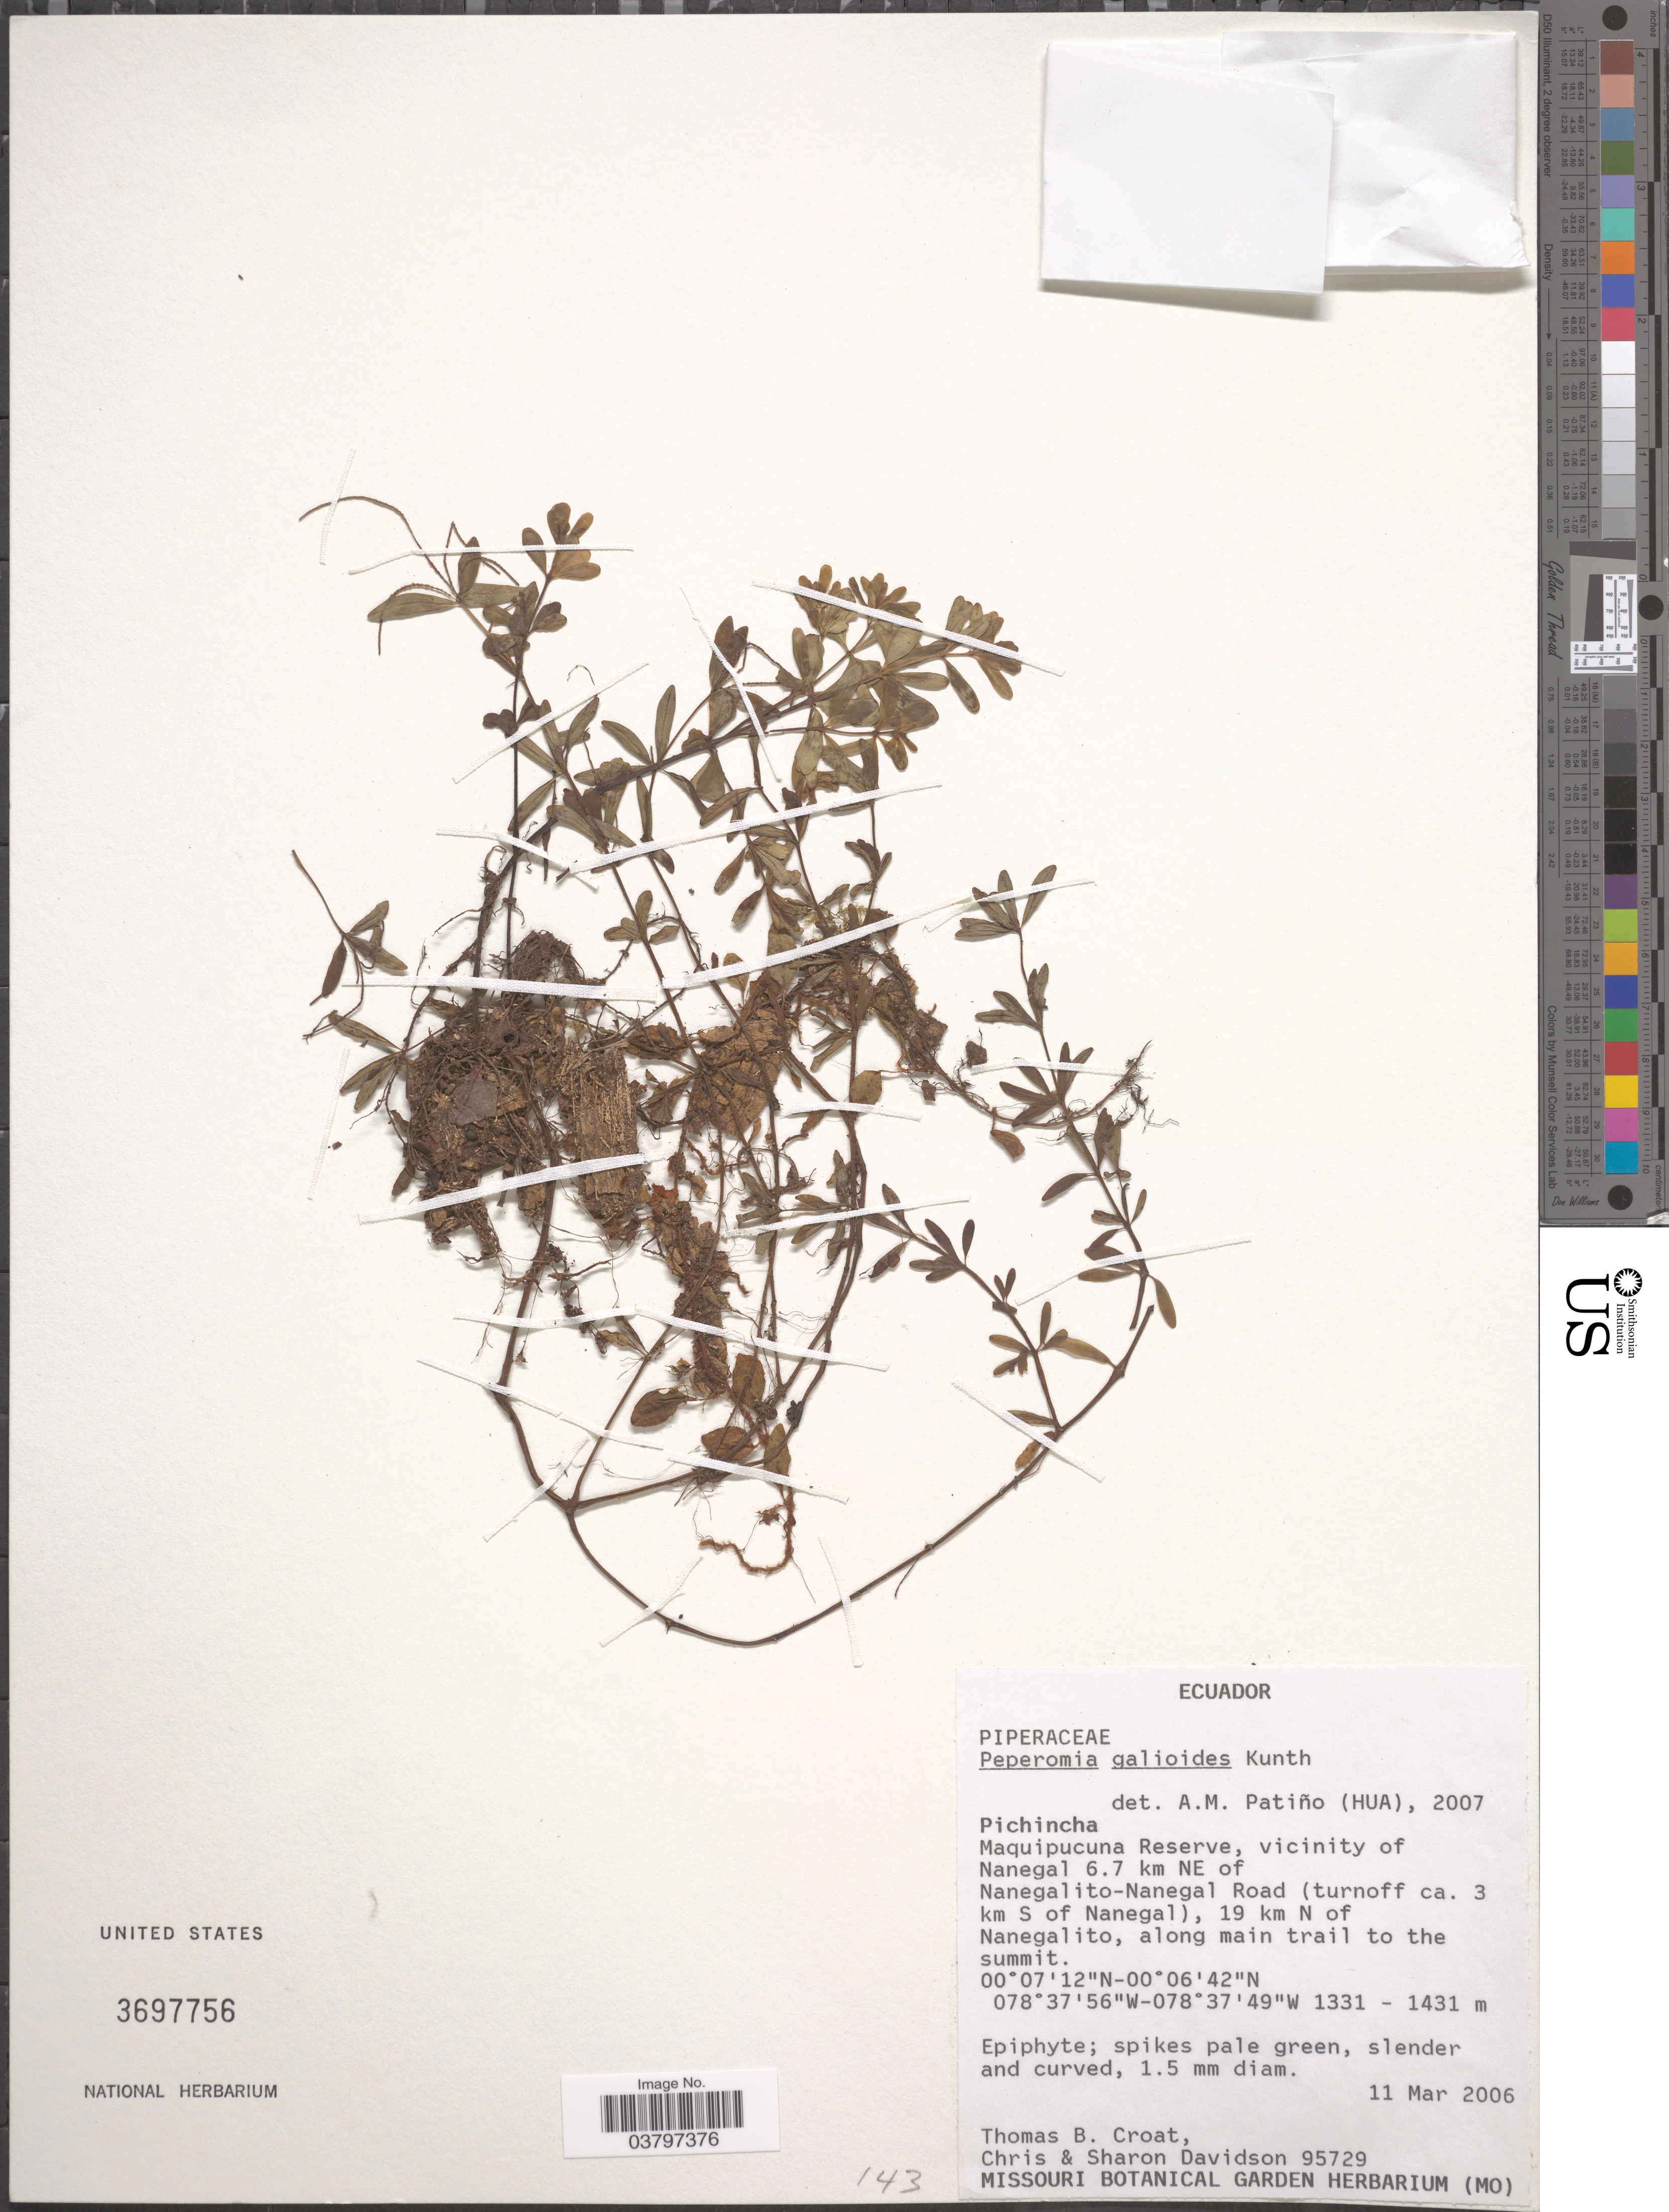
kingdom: Plantae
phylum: Tracheophyta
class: Magnoliopsida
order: Piperales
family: Piperaceae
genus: Peperomia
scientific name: Peperomia galioides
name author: Kunth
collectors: T. B. Croat, C. Davidson & S. Davidson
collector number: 95729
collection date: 2006-03-11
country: Ecuador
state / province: Pichincha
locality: Maquipucuna Reserve, vicinity of Nanegal 6.7 km NE of Nanegalito-Nanegal Road (turnoff ca. 3 km S of Nanegal), 19 km N of Nanegalito, along main trail to the summit.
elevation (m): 1331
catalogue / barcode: US 3697756